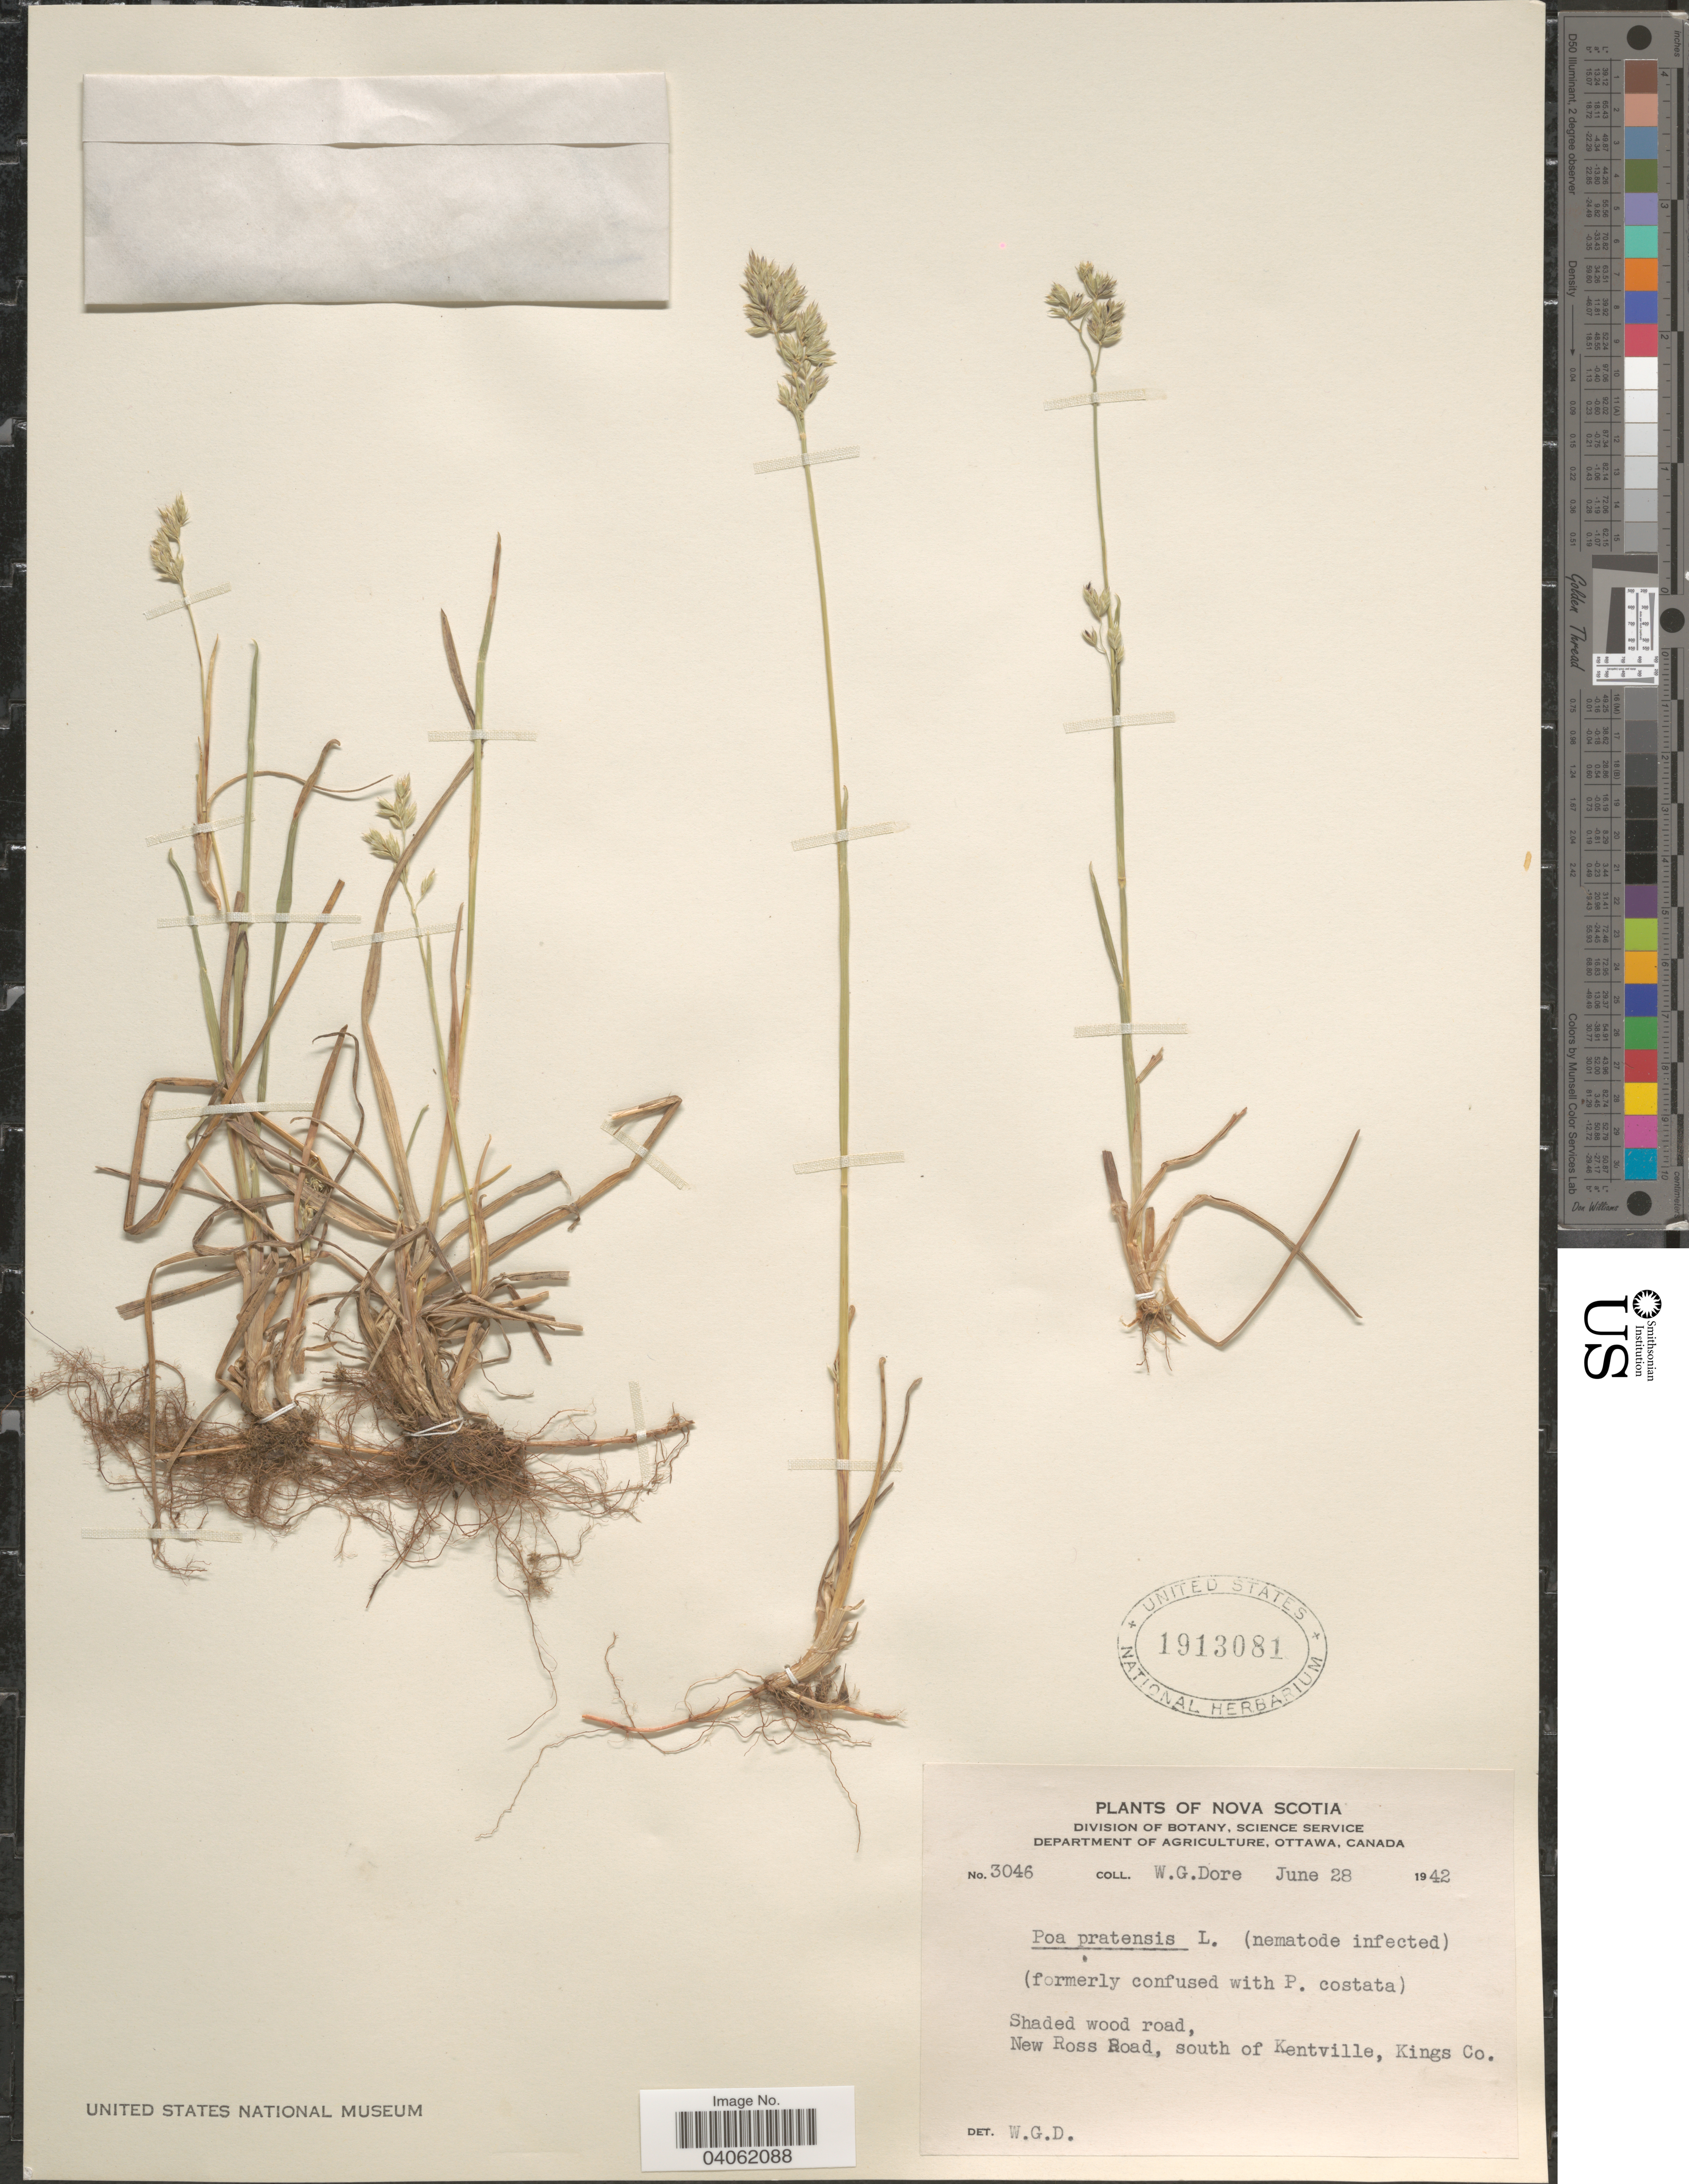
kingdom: Plantae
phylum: Tracheophyta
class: Liliopsida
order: Poales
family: Poaceae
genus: Poa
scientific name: Poa pratensis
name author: L.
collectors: W. Dore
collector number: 3046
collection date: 1942-06-28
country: Canada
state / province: Nova Scotia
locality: New Ross Road, south of Kentville, Kings Co.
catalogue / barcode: US 1913081